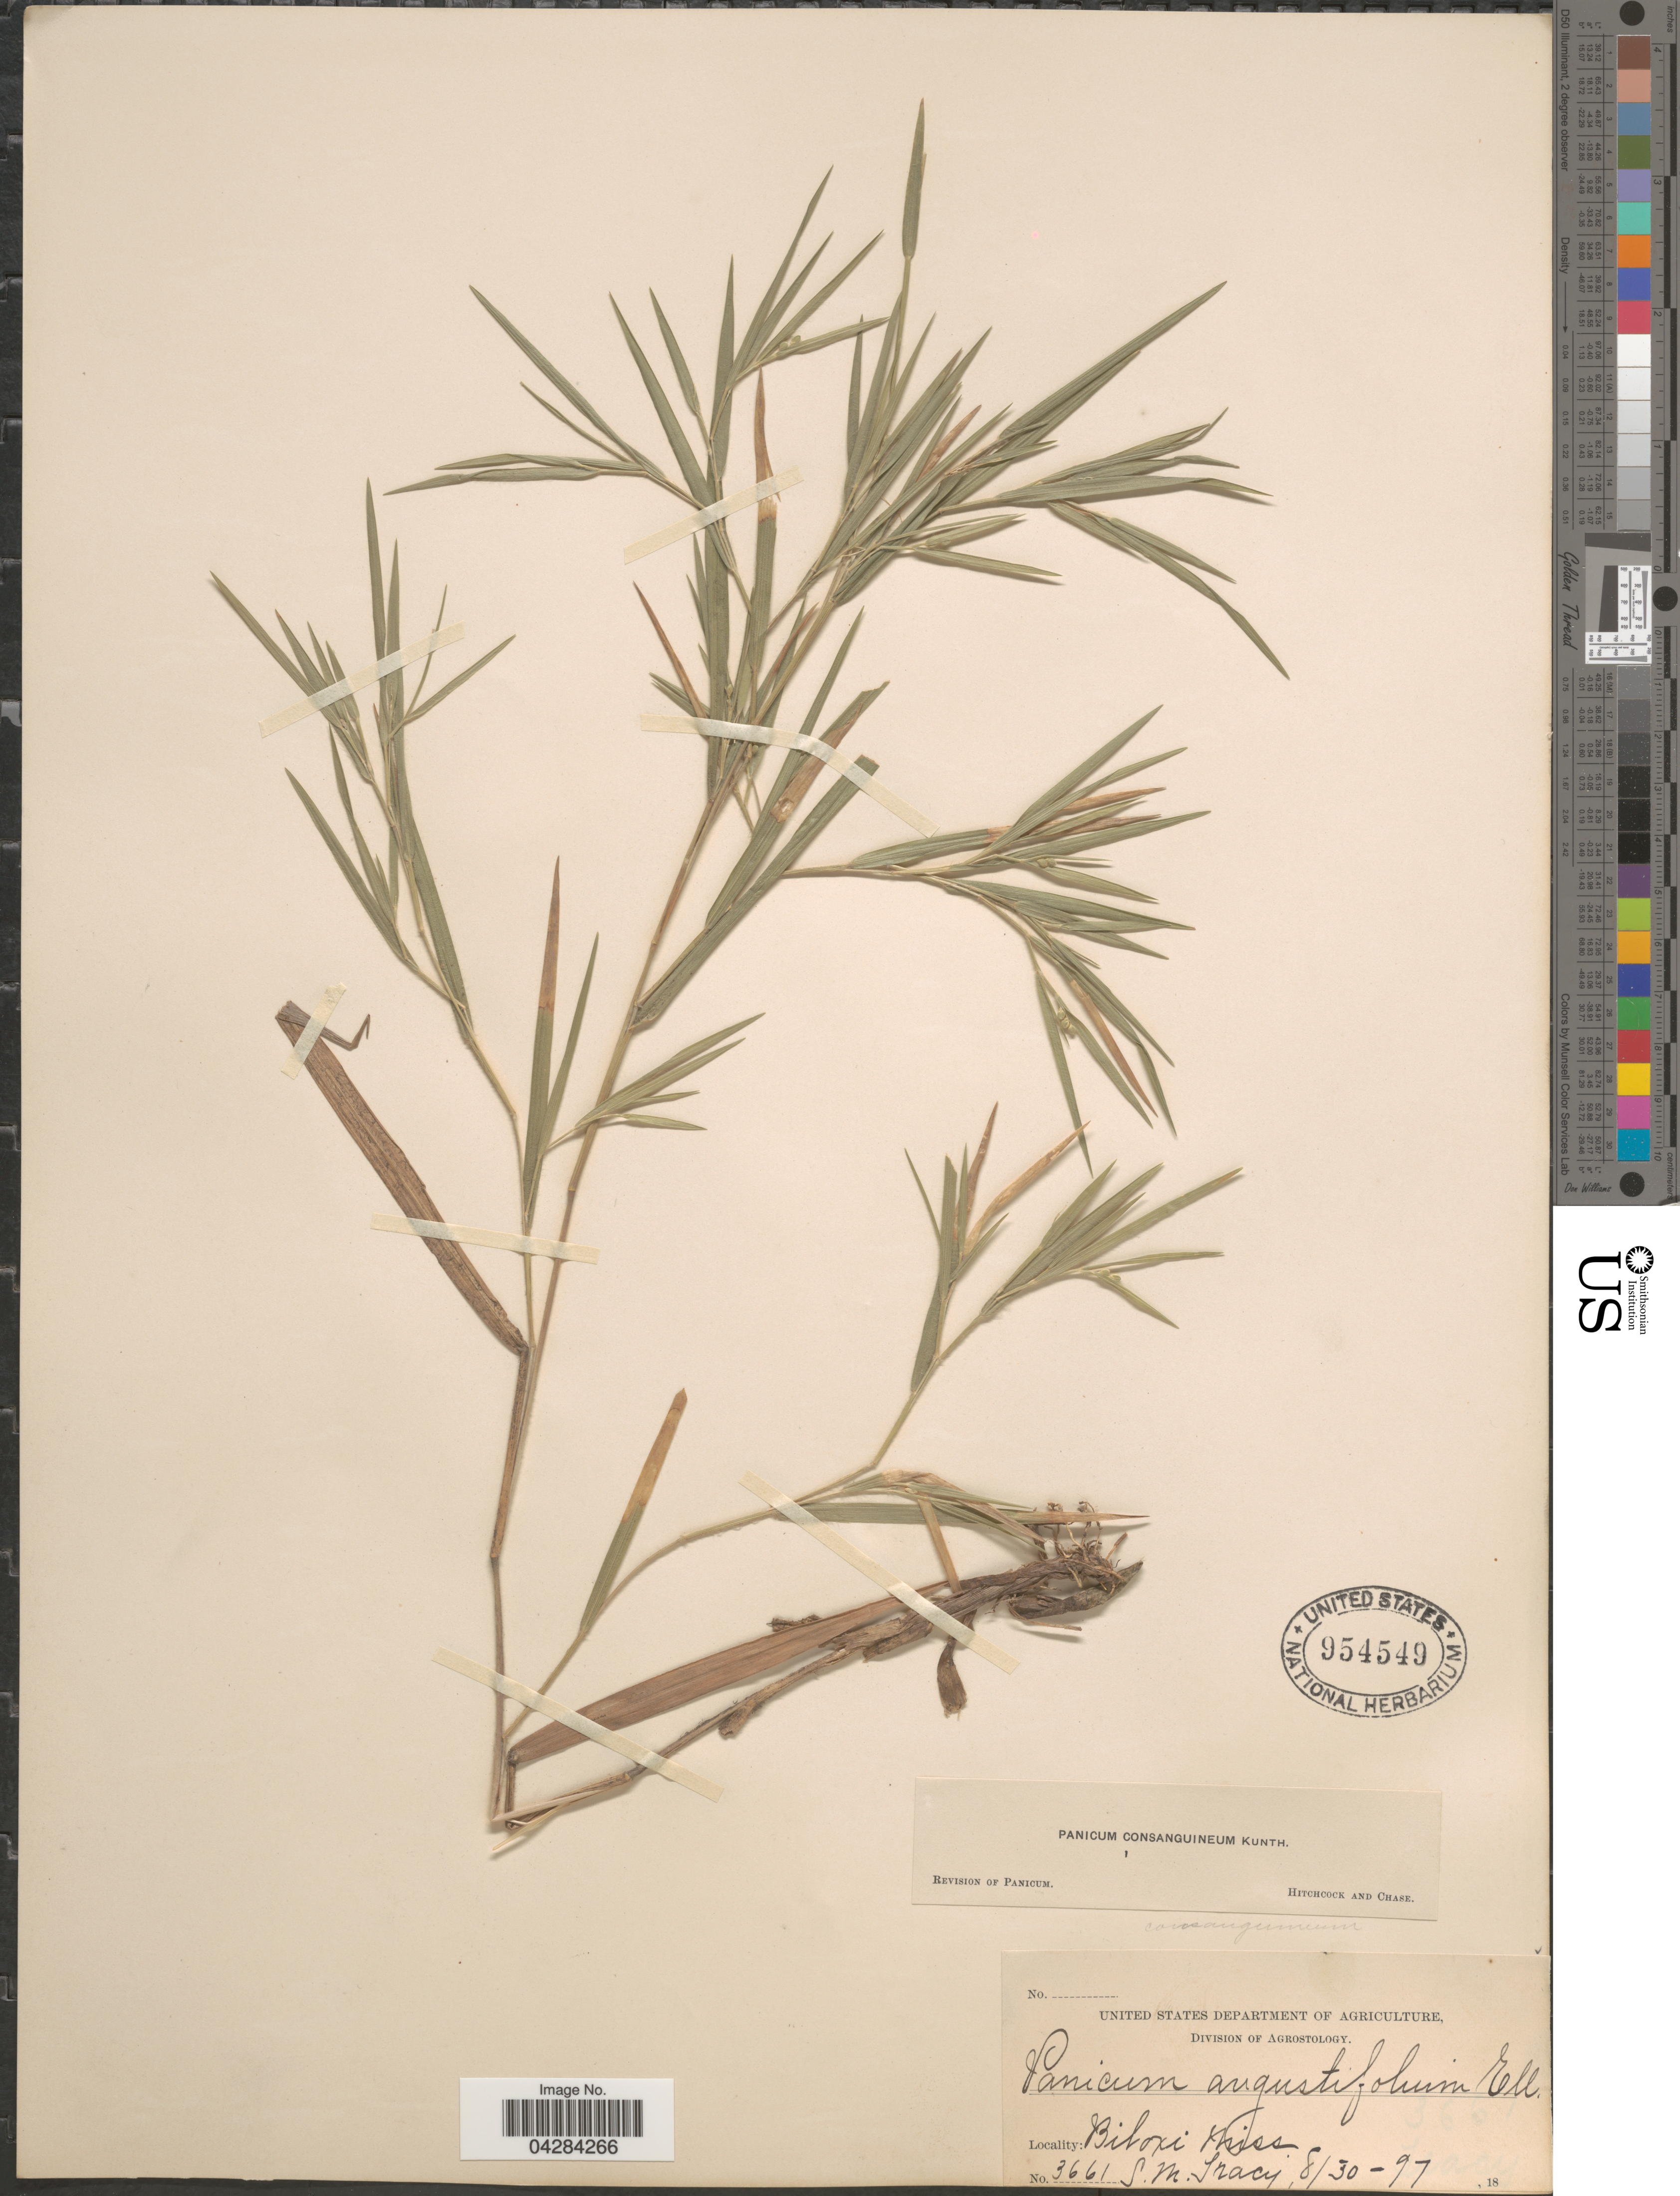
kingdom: Plantae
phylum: Tracheophyta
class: Liliopsida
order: Poales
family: Poaceae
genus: Dichanthelium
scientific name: Dichanthelium oligosanthes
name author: (Schult.) Gould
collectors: S. M. Tracy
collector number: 3661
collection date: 1897-08-30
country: United States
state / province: Mississippi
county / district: Harrison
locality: Biloxi.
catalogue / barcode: US 954549